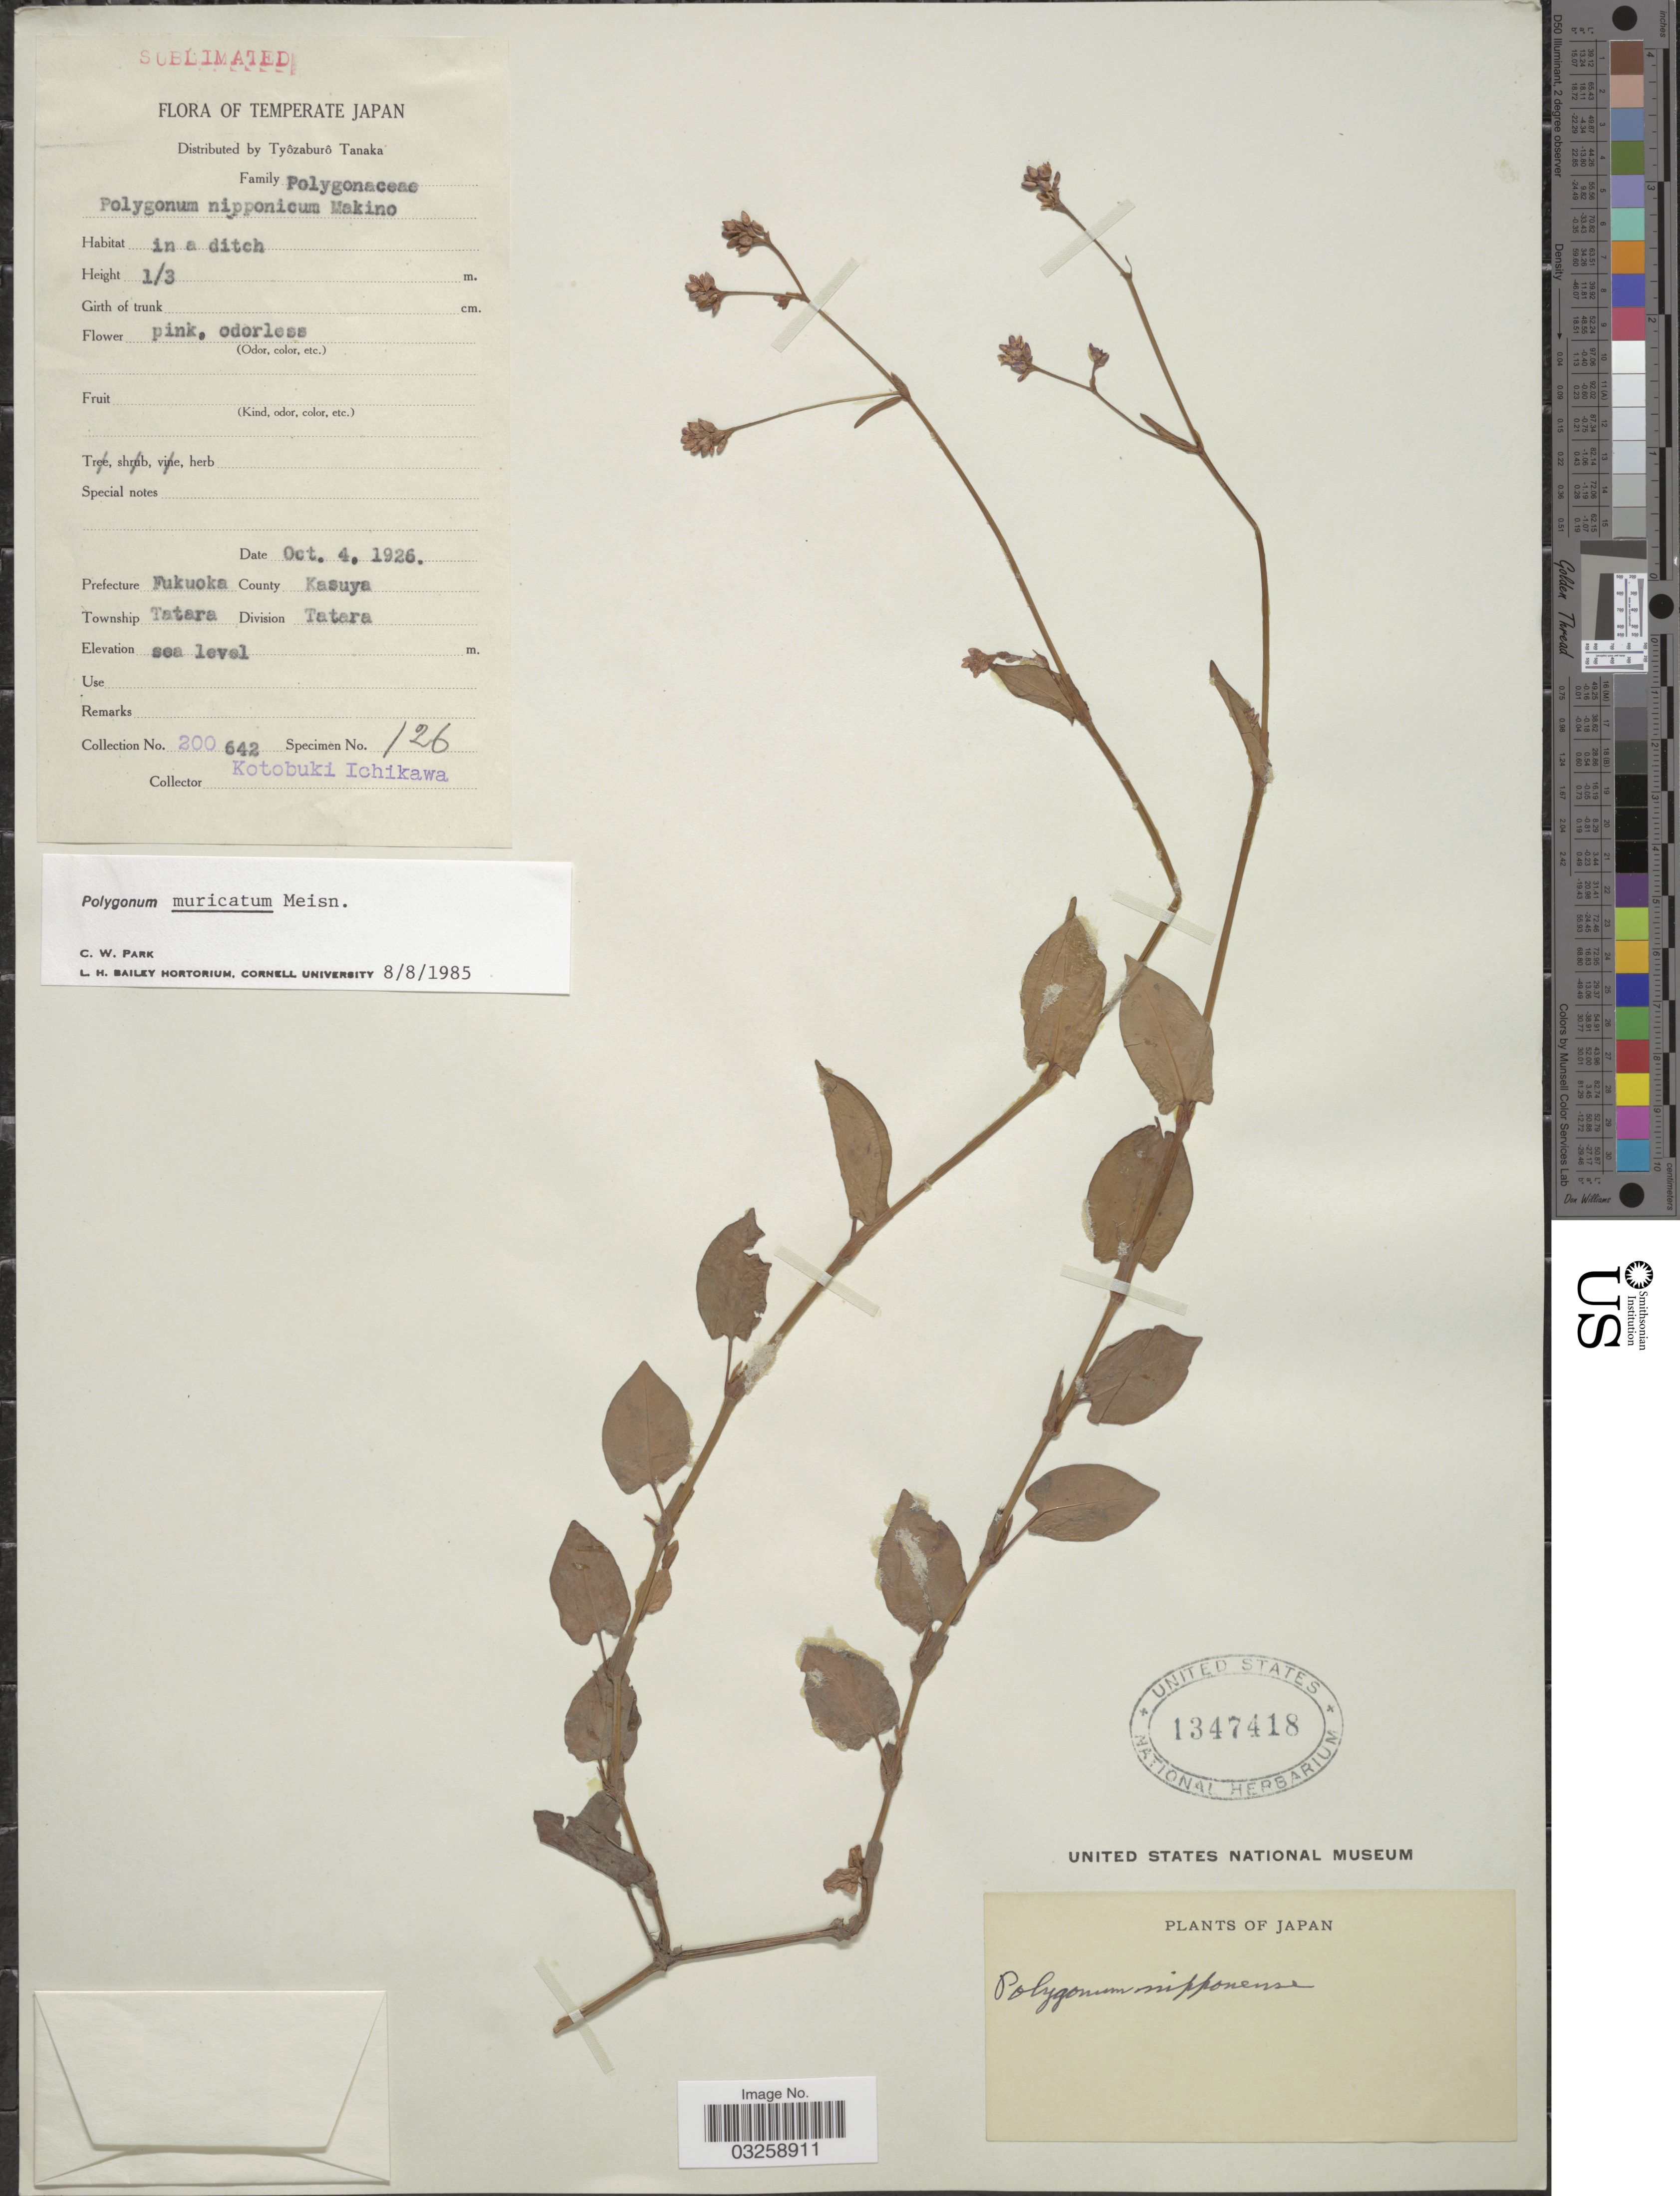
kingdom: Plantae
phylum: Tracheophyta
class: Magnoliopsida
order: Caryophyllales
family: Polygonaceae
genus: Polygonum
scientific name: Polygonum muricatum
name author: Meisn.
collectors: K. Ichikawa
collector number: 200/642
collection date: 1926-10-04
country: Japan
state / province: Hukuoka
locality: Prefecture Fukuoka. County Kasuya. Township Tatara. Division Tatara.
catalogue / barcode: US 1347418